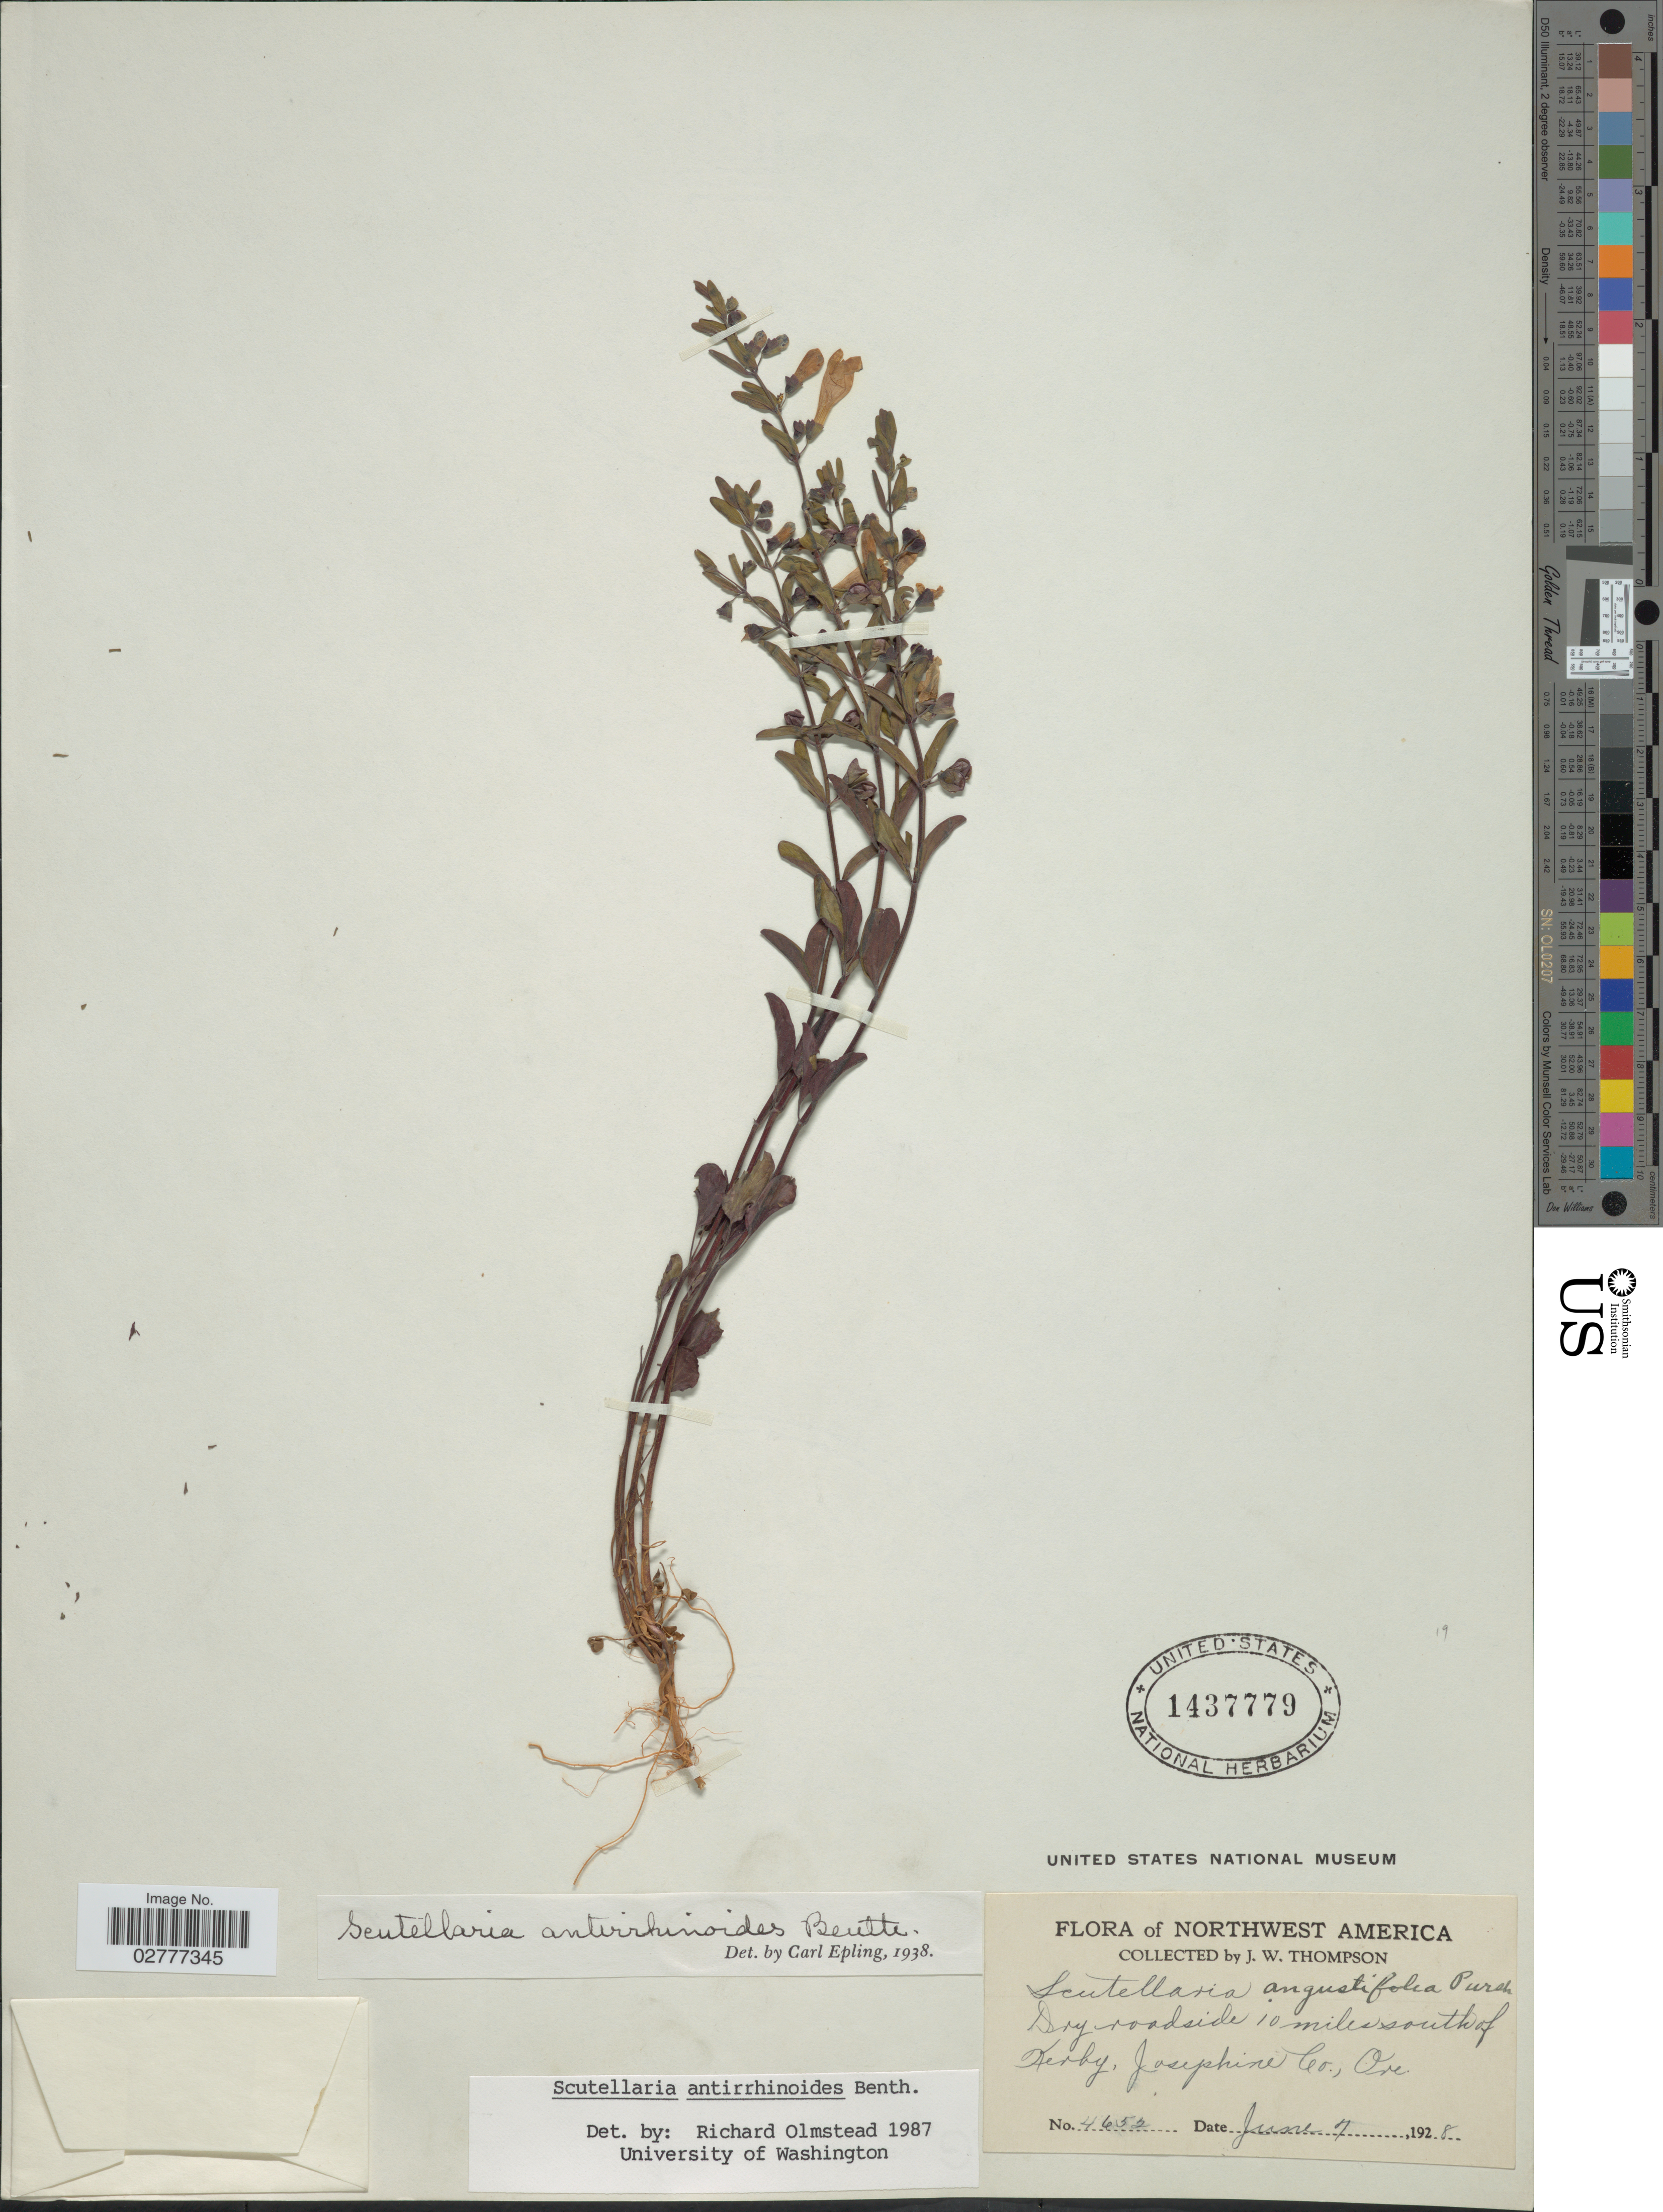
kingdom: Plantae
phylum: Tracheophyta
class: Magnoliopsida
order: Lamiales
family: Lamiaceae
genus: Scutellaria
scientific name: Scutellaria antirrhinoides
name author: Benth.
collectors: J. W. Thompson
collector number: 4652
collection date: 1928-06-07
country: United States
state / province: Oregon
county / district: Josephine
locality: Dry roadside 10 miles south of Derby, Josephine Co.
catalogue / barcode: US 1437779